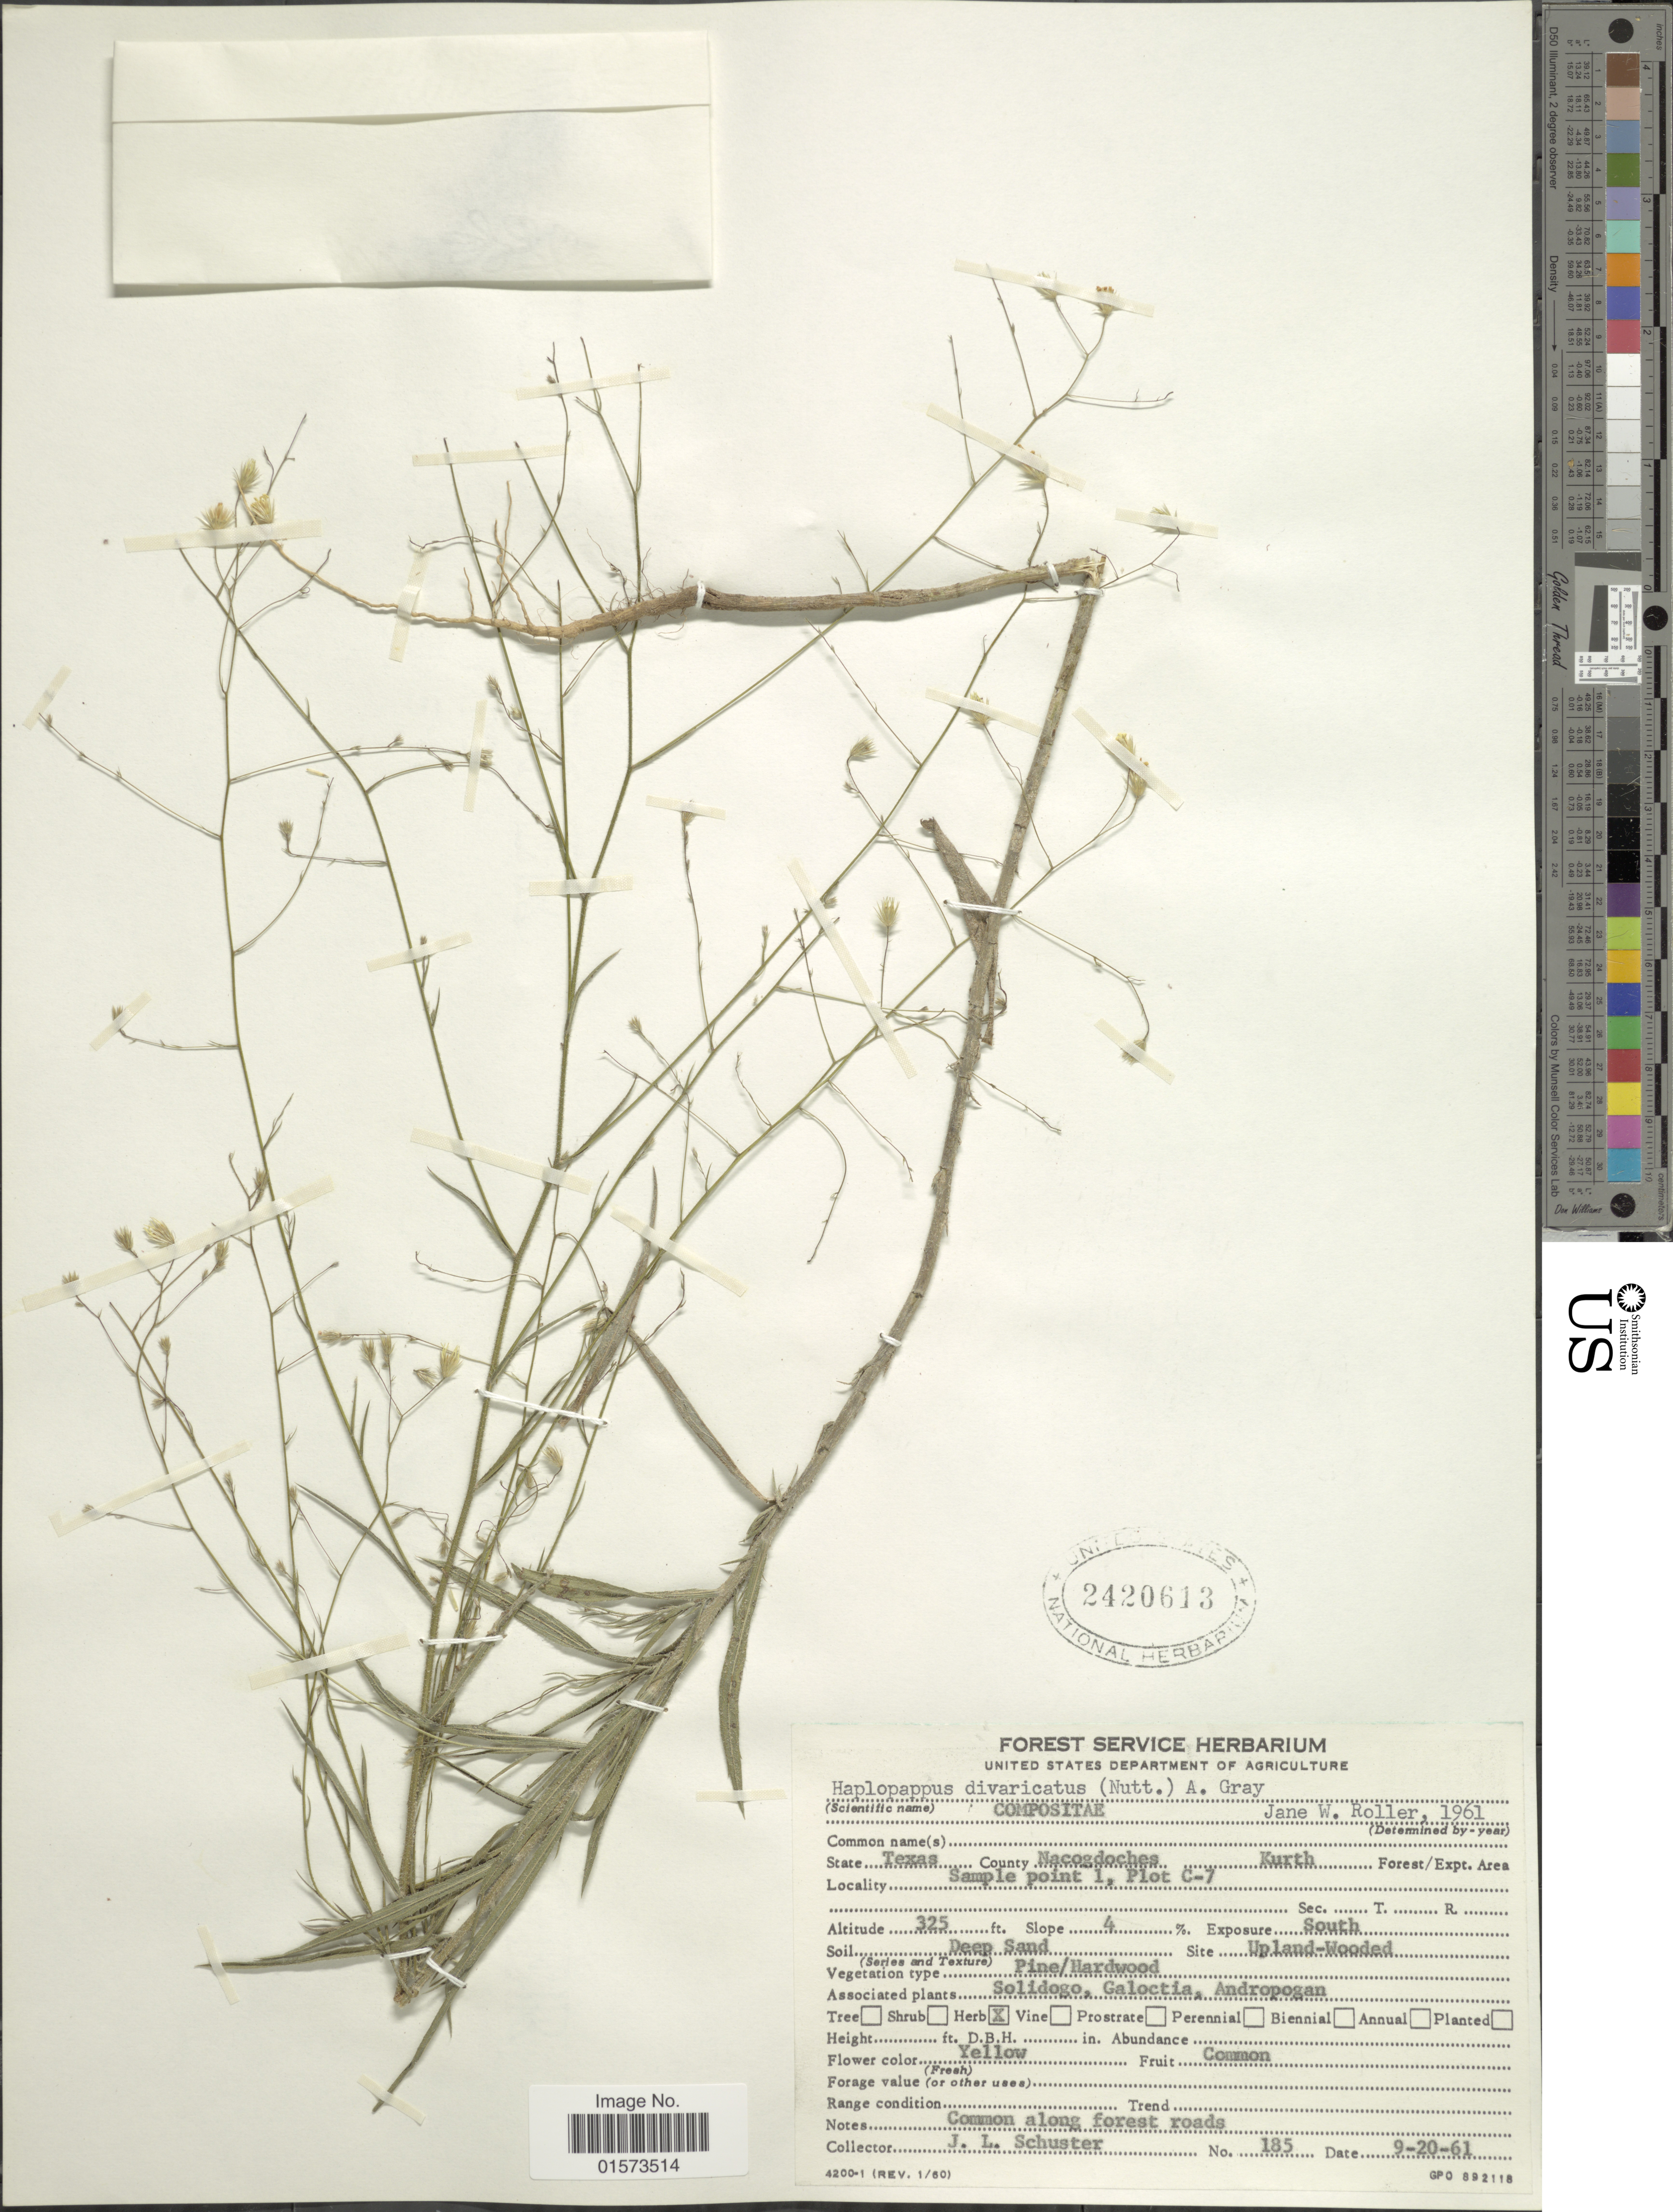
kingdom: Plantae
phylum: Tracheophyta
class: Magnoliopsida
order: Asterales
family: Asteraceae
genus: Croptilon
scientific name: Croptilon divaricatum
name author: (Nutt.) Raf.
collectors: J. Schuster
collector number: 185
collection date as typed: Transcribed d/m/y: 20/9/61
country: United States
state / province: Texas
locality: Nacogdoches County, Kurth Forest, Sample point 1, Plot C-7, deeo sand, Upland-Wooded, common along forest roads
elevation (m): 99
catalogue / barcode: US 2420613